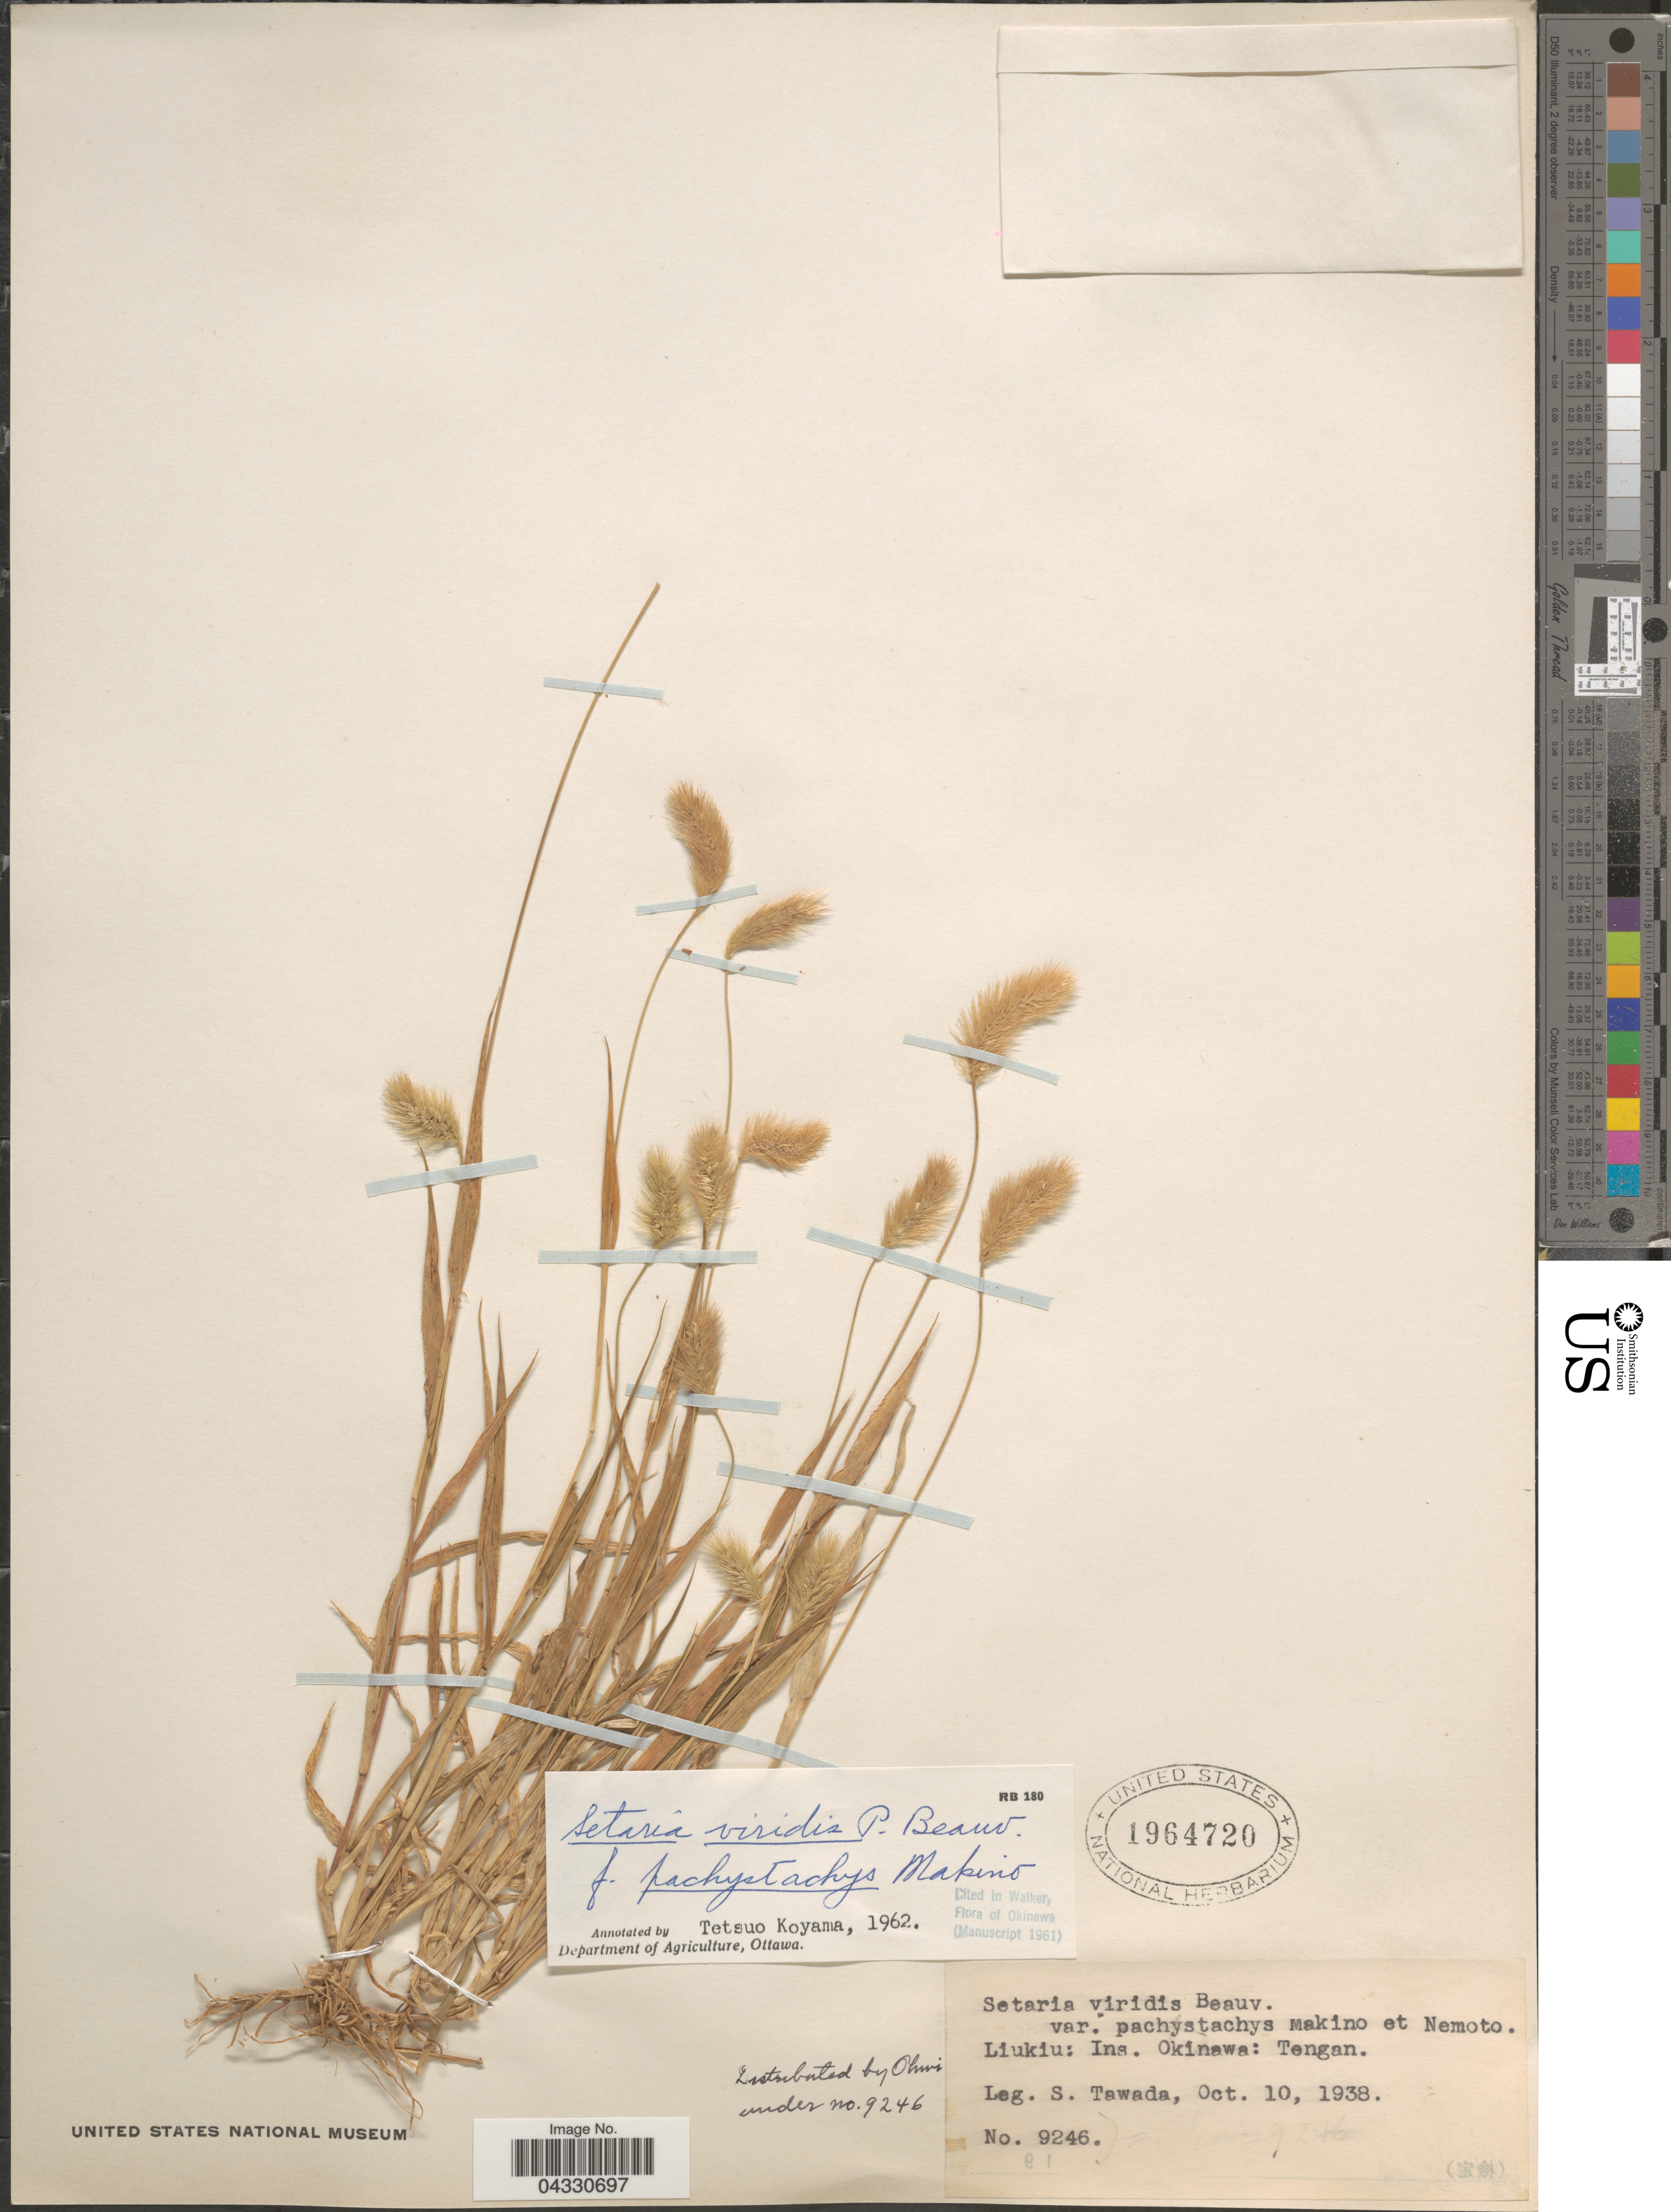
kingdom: Plantae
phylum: Tracheophyta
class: Liliopsida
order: Poales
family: Poaceae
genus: Setaria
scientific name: Setaria viridis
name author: (L.) P. Beauv.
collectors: S. Tawada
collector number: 9246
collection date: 1938-10-10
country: Japan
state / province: Okinawa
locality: Liukiu: Ins. Okinawa: Tengan.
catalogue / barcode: US 1964720